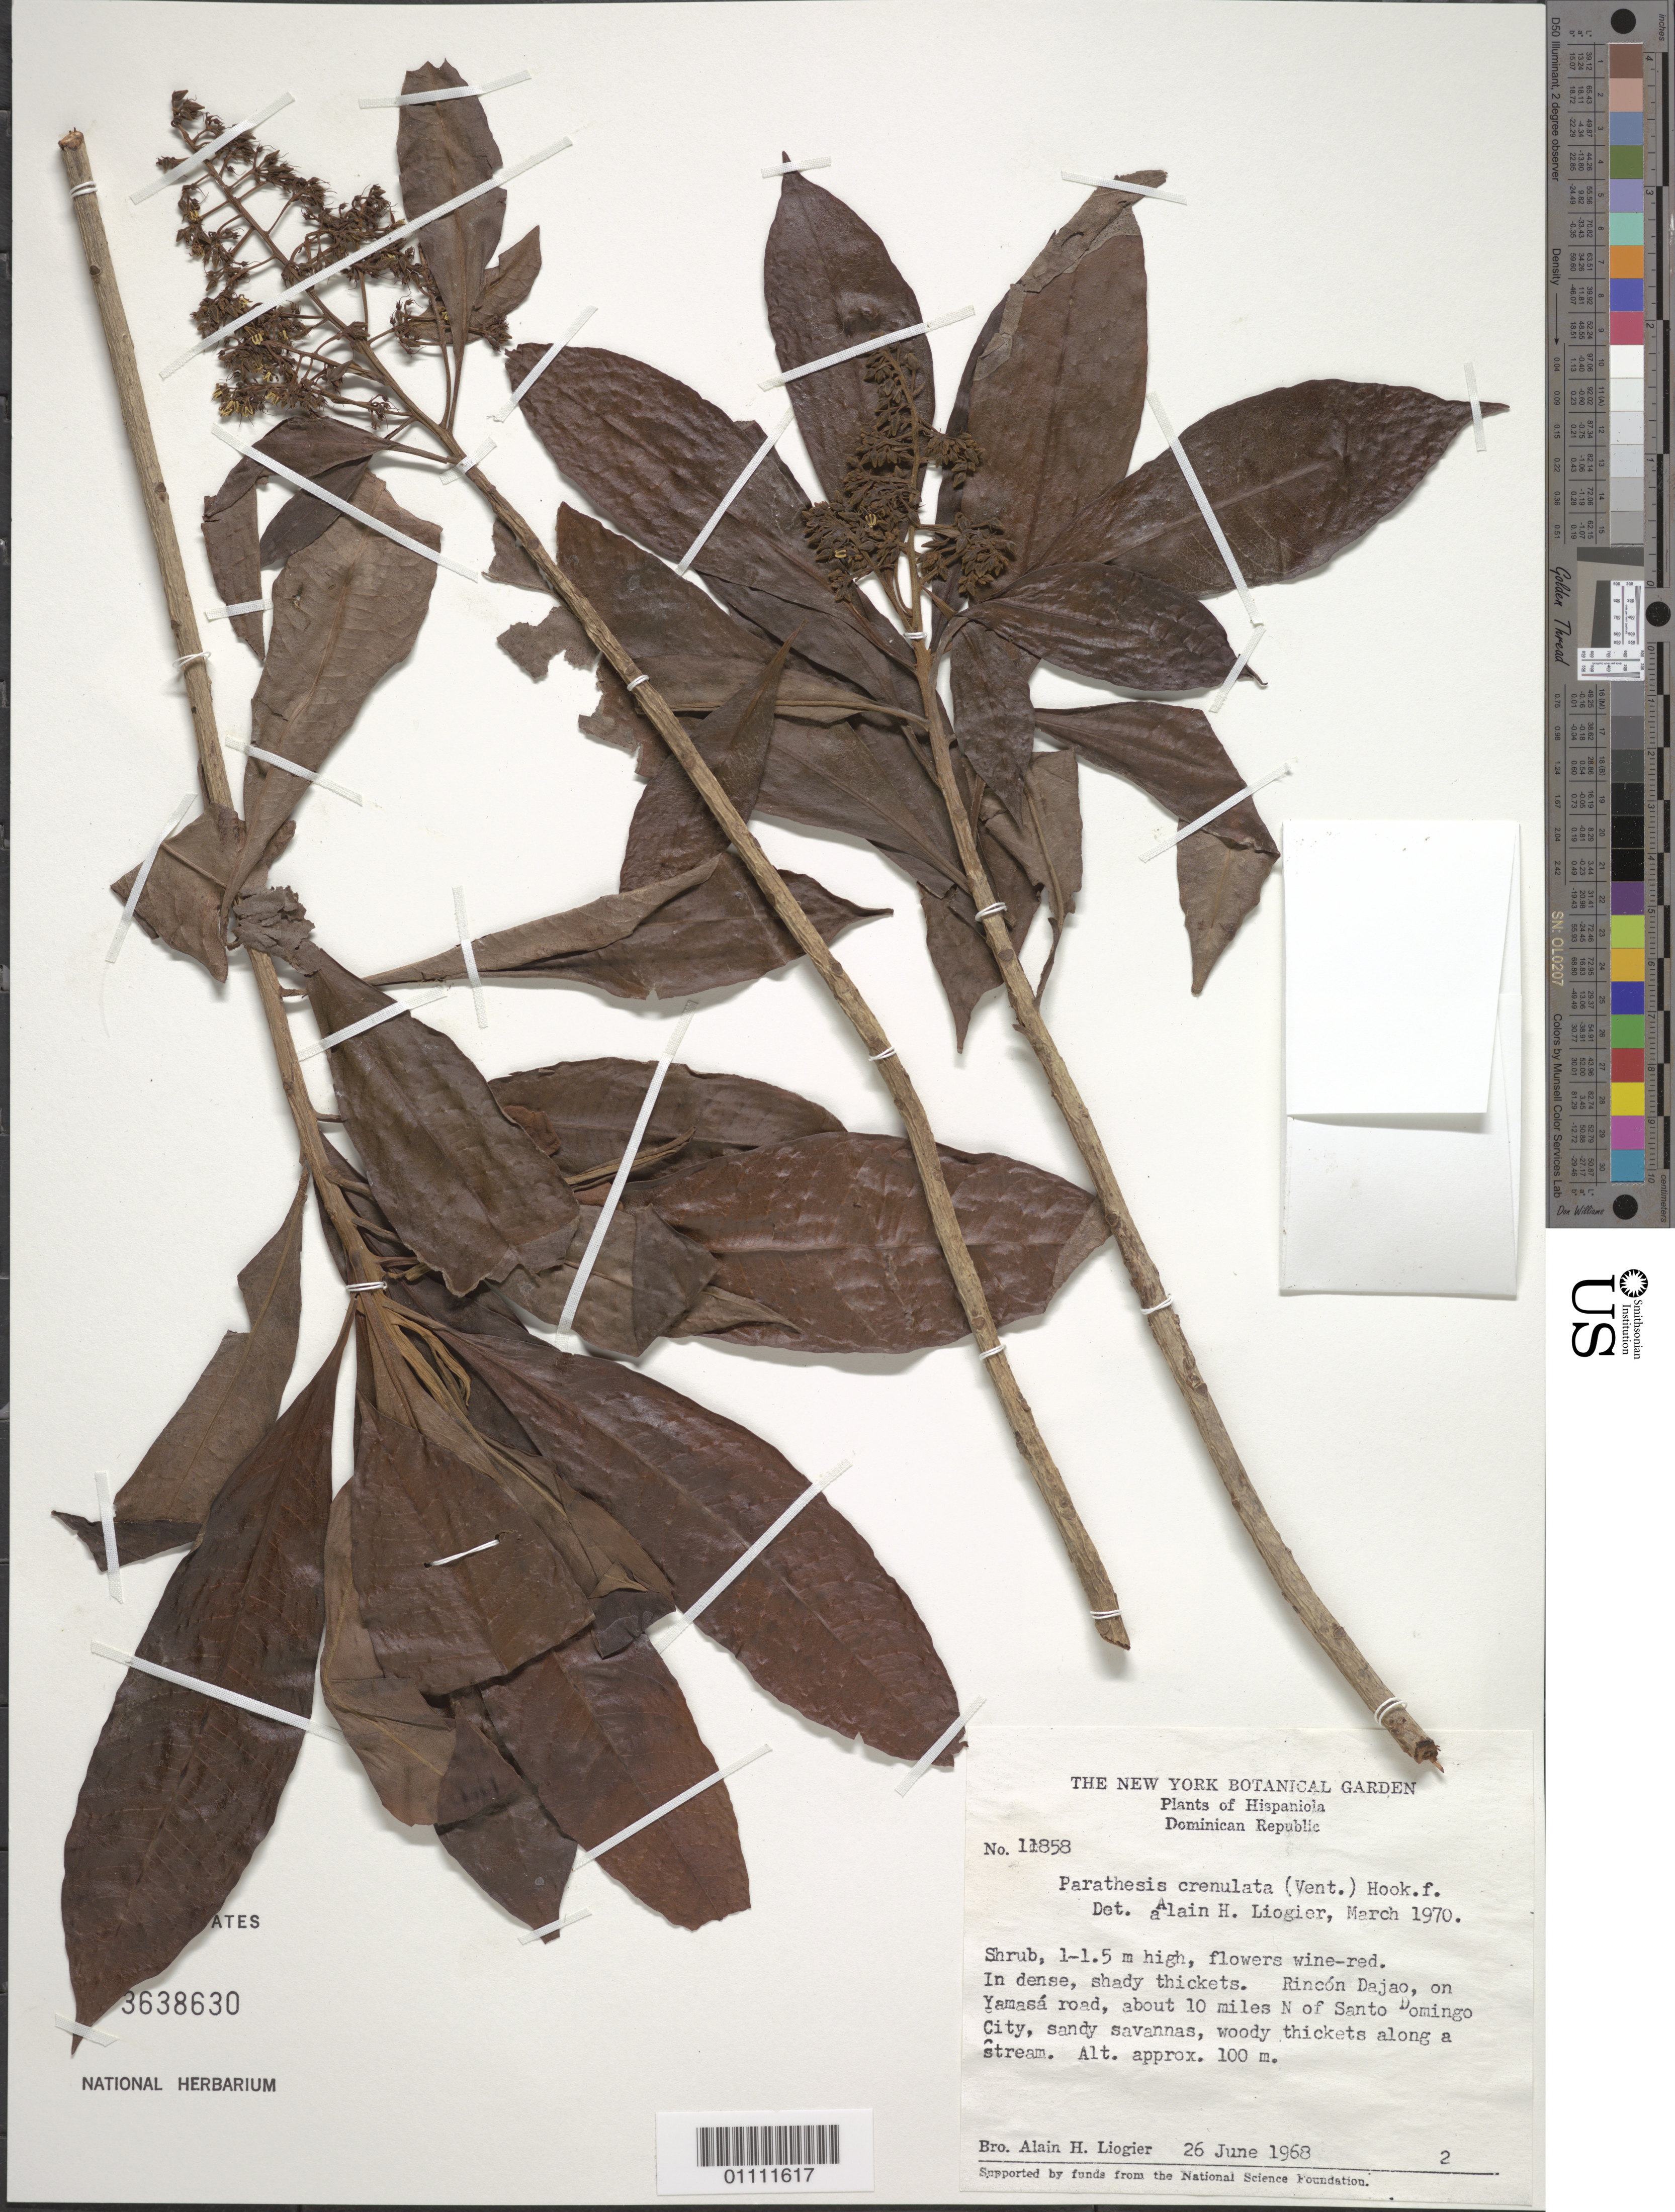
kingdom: Plantae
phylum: Tracheophyta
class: Magnoliopsida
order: Ericales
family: Primulaceae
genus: Parathesis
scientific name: Parathesis crenulata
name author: (Vent.) Hook. f. ex Hemsl.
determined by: Liogier, Alain H.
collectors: A. H. Liogier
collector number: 11858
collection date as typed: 26 Jun 1968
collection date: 1968-06-26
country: Dominican Republic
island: Hispaniola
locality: Rincón Dajao, on Yamasá road, about 10 miles N of Santo Domingo city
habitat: In dense, shady thickets; sandy savannas, woody thickets along stream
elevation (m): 100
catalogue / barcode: US 3638630